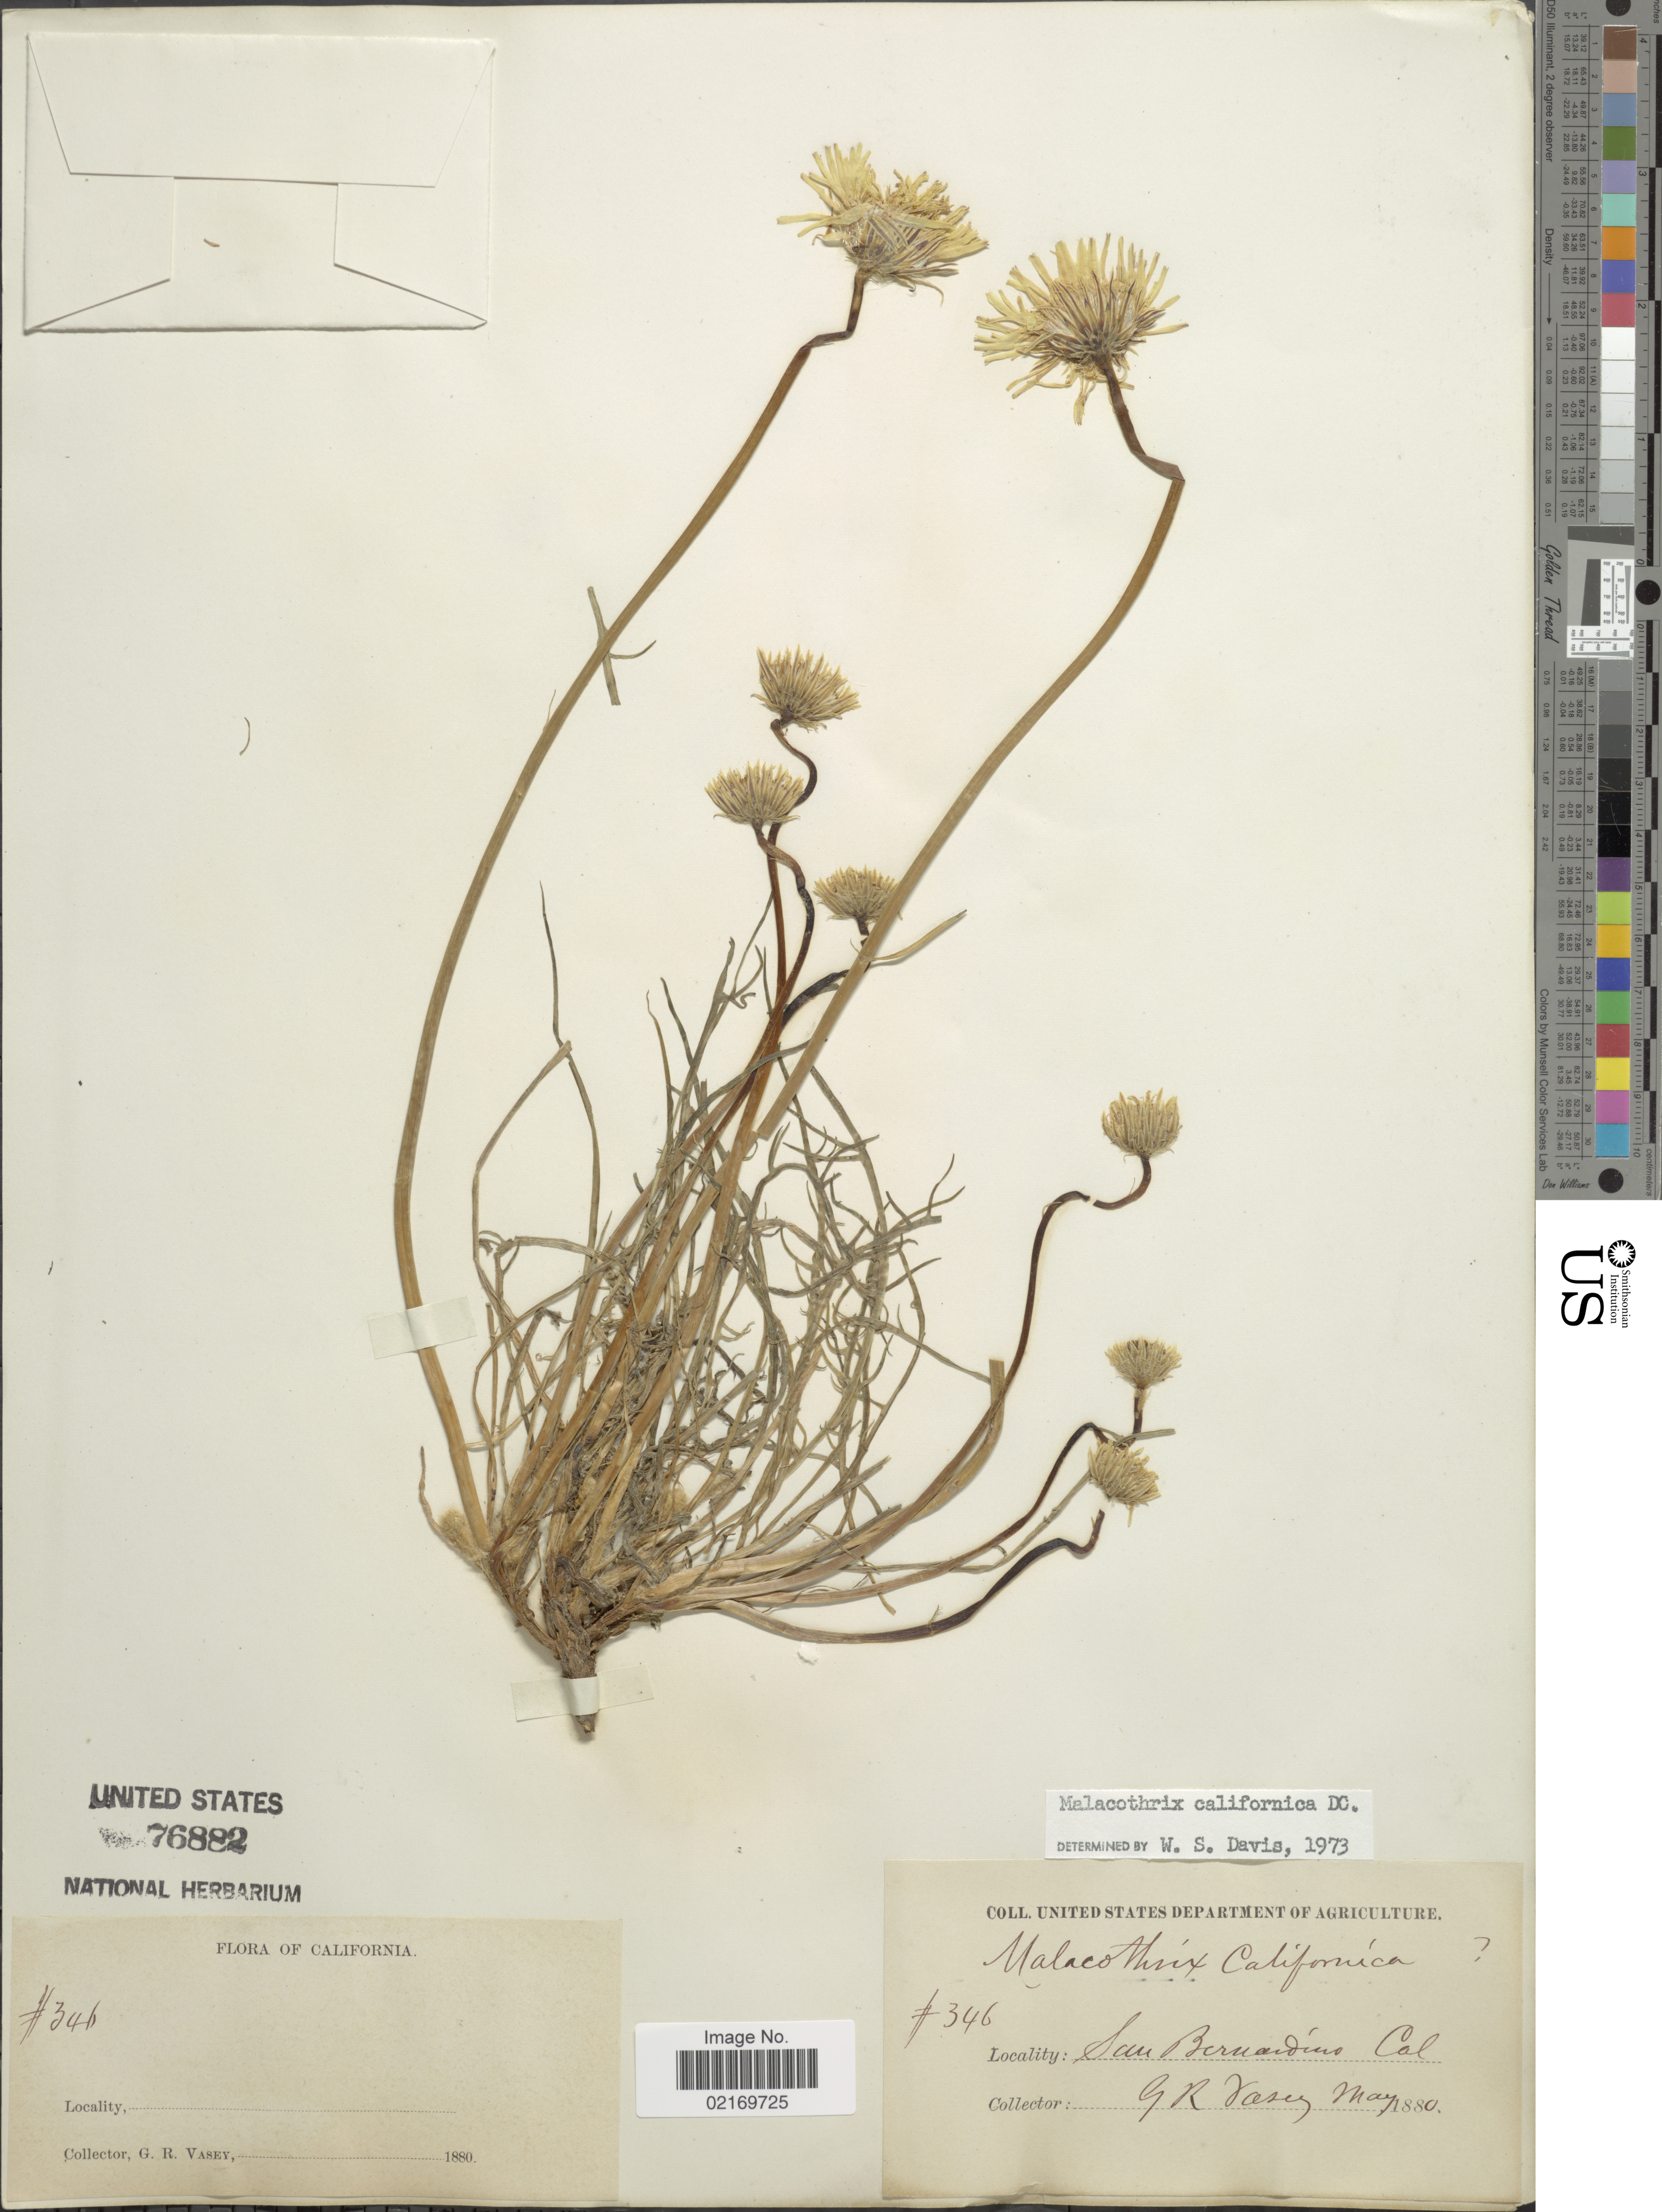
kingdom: Plantae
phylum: Tracheophyta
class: Magnoliopsida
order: Asterales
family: Asteraceae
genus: Malacothrix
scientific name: Malacothrix californica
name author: DC.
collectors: G. R. Vasey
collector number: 346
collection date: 1880-05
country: United States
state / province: California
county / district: San Bernardino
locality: San Bernardino, Cal.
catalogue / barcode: US 76882